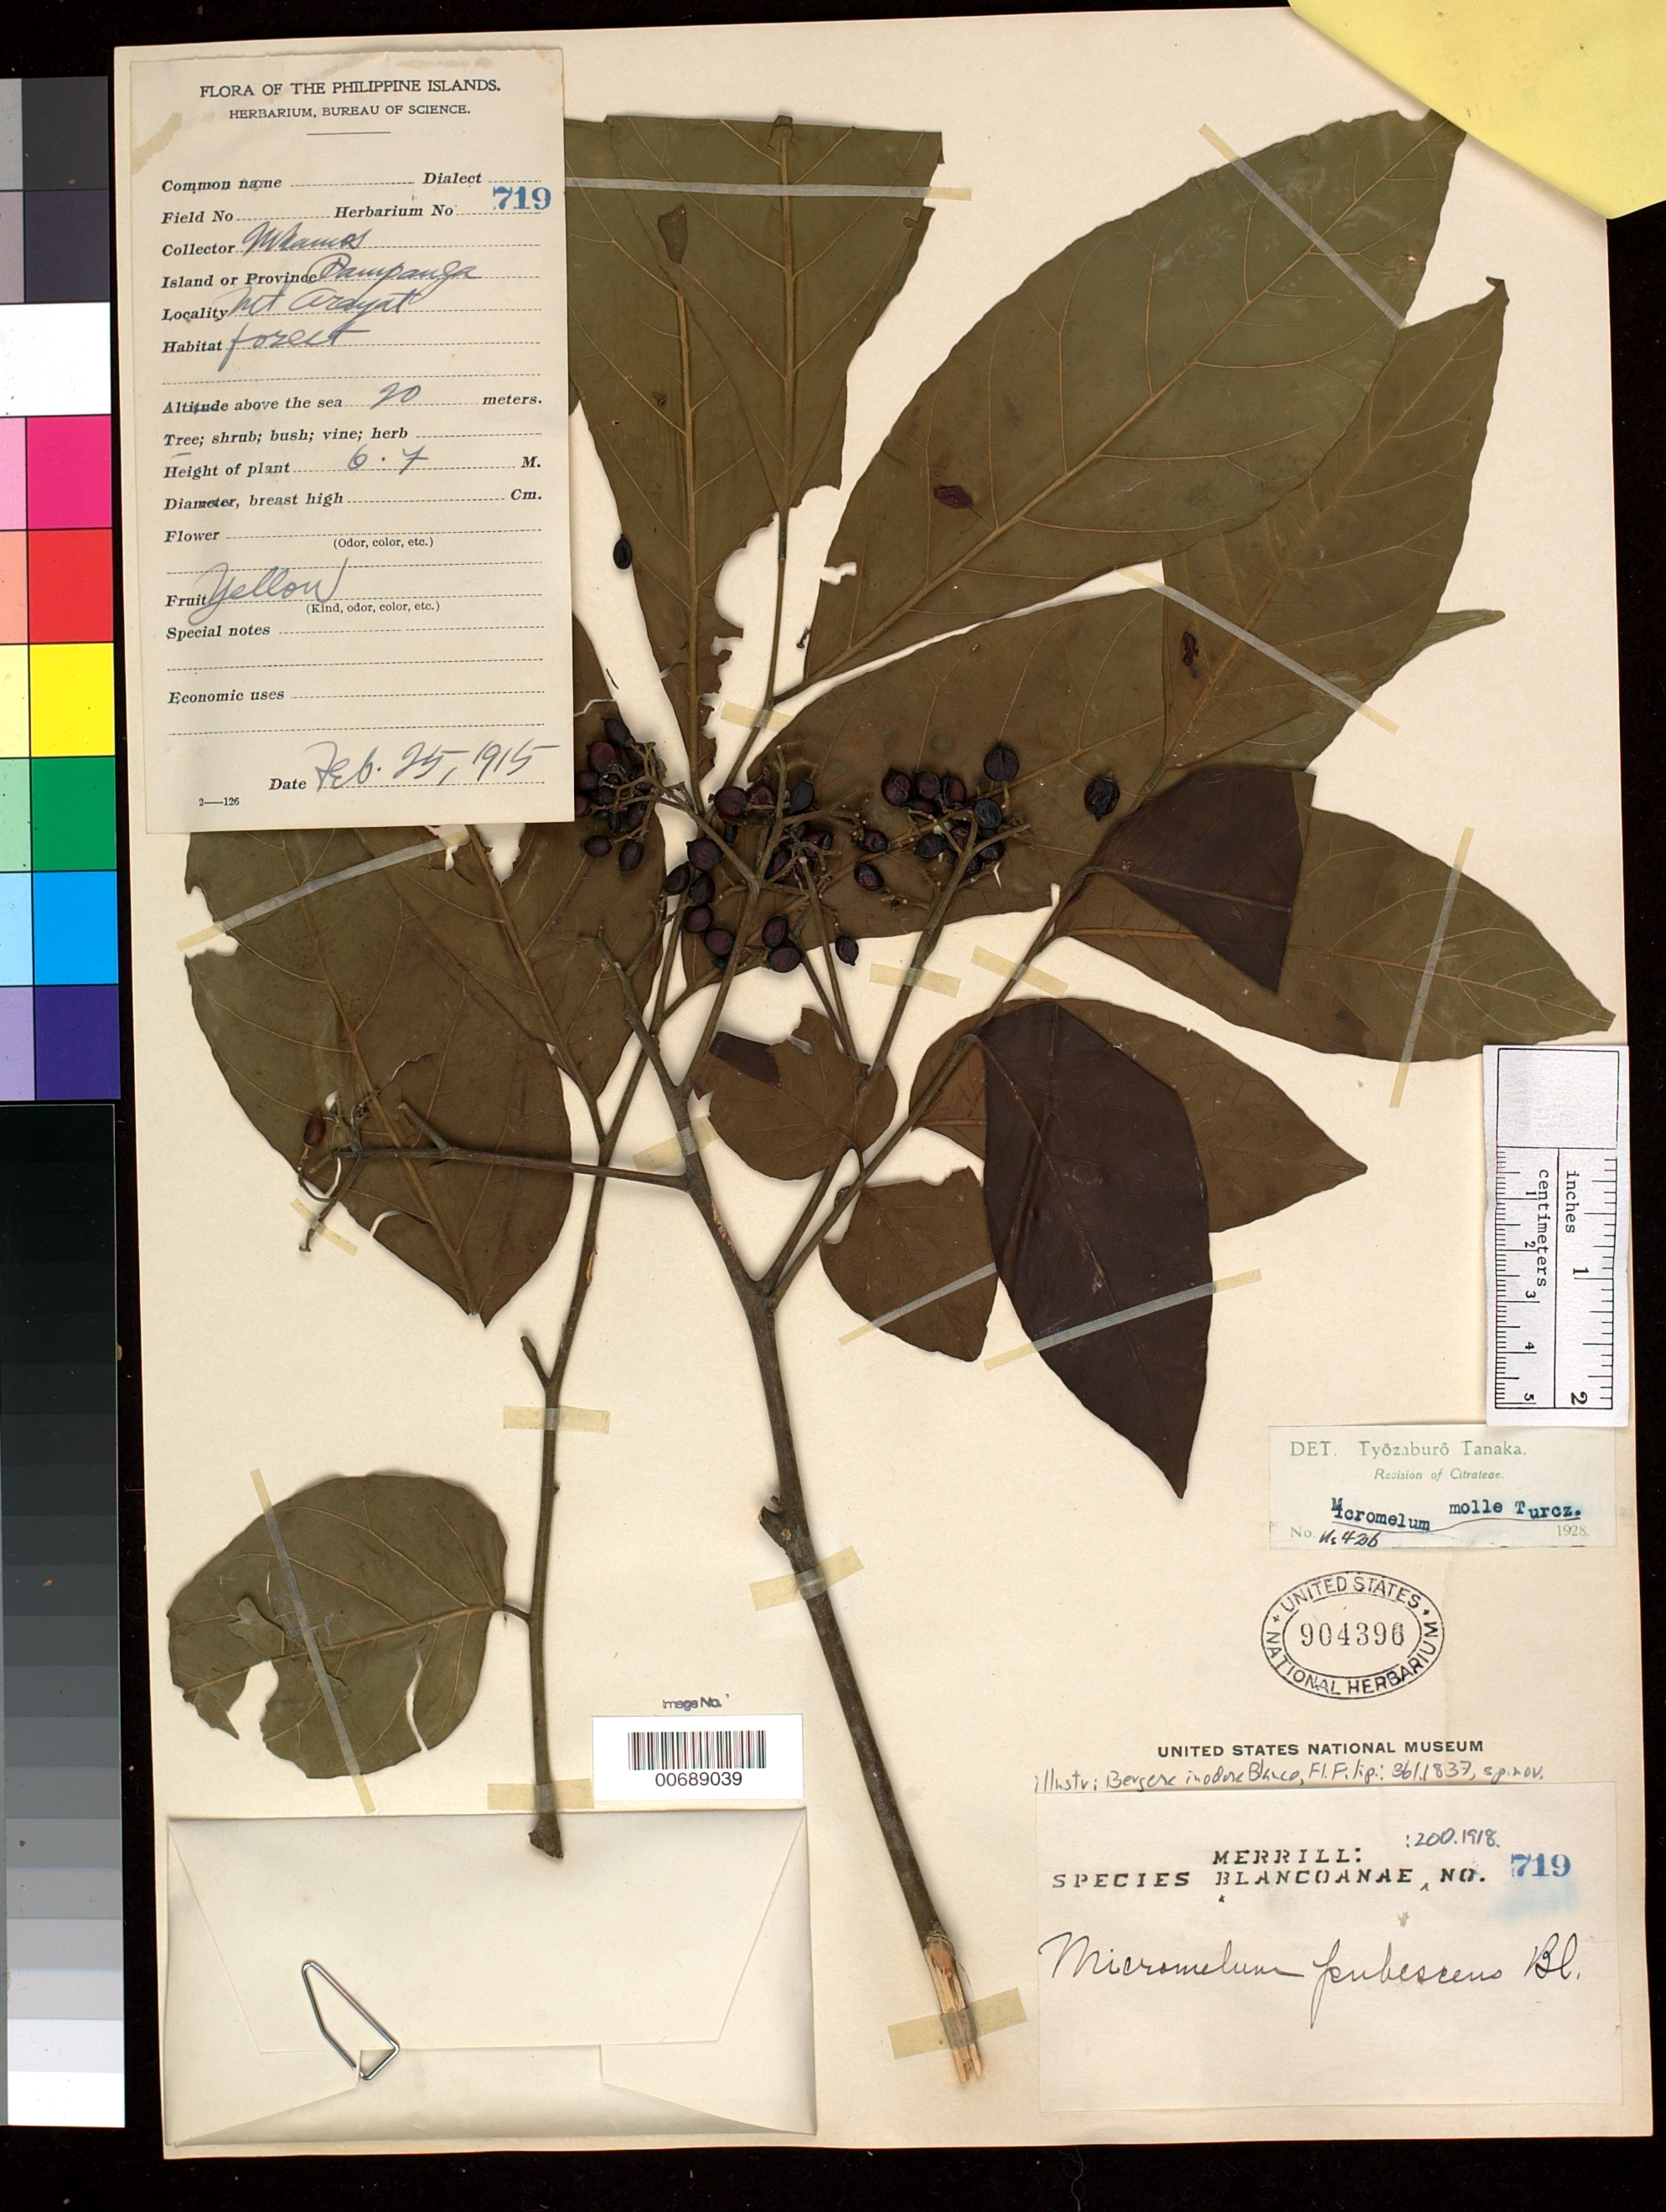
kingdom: Plantae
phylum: Tracheophyta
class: Magnoliopsida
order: Sapindales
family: Rutaceae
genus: Micromelum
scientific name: Micromelum molle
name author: Turcz.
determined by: Tanaka, --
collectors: M. Ramos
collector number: Sp. Blancoan. 0719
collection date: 1915-02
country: Philippines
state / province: Central Luzon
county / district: Pampanga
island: Luzon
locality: Mt. Arayat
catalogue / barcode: US 904396